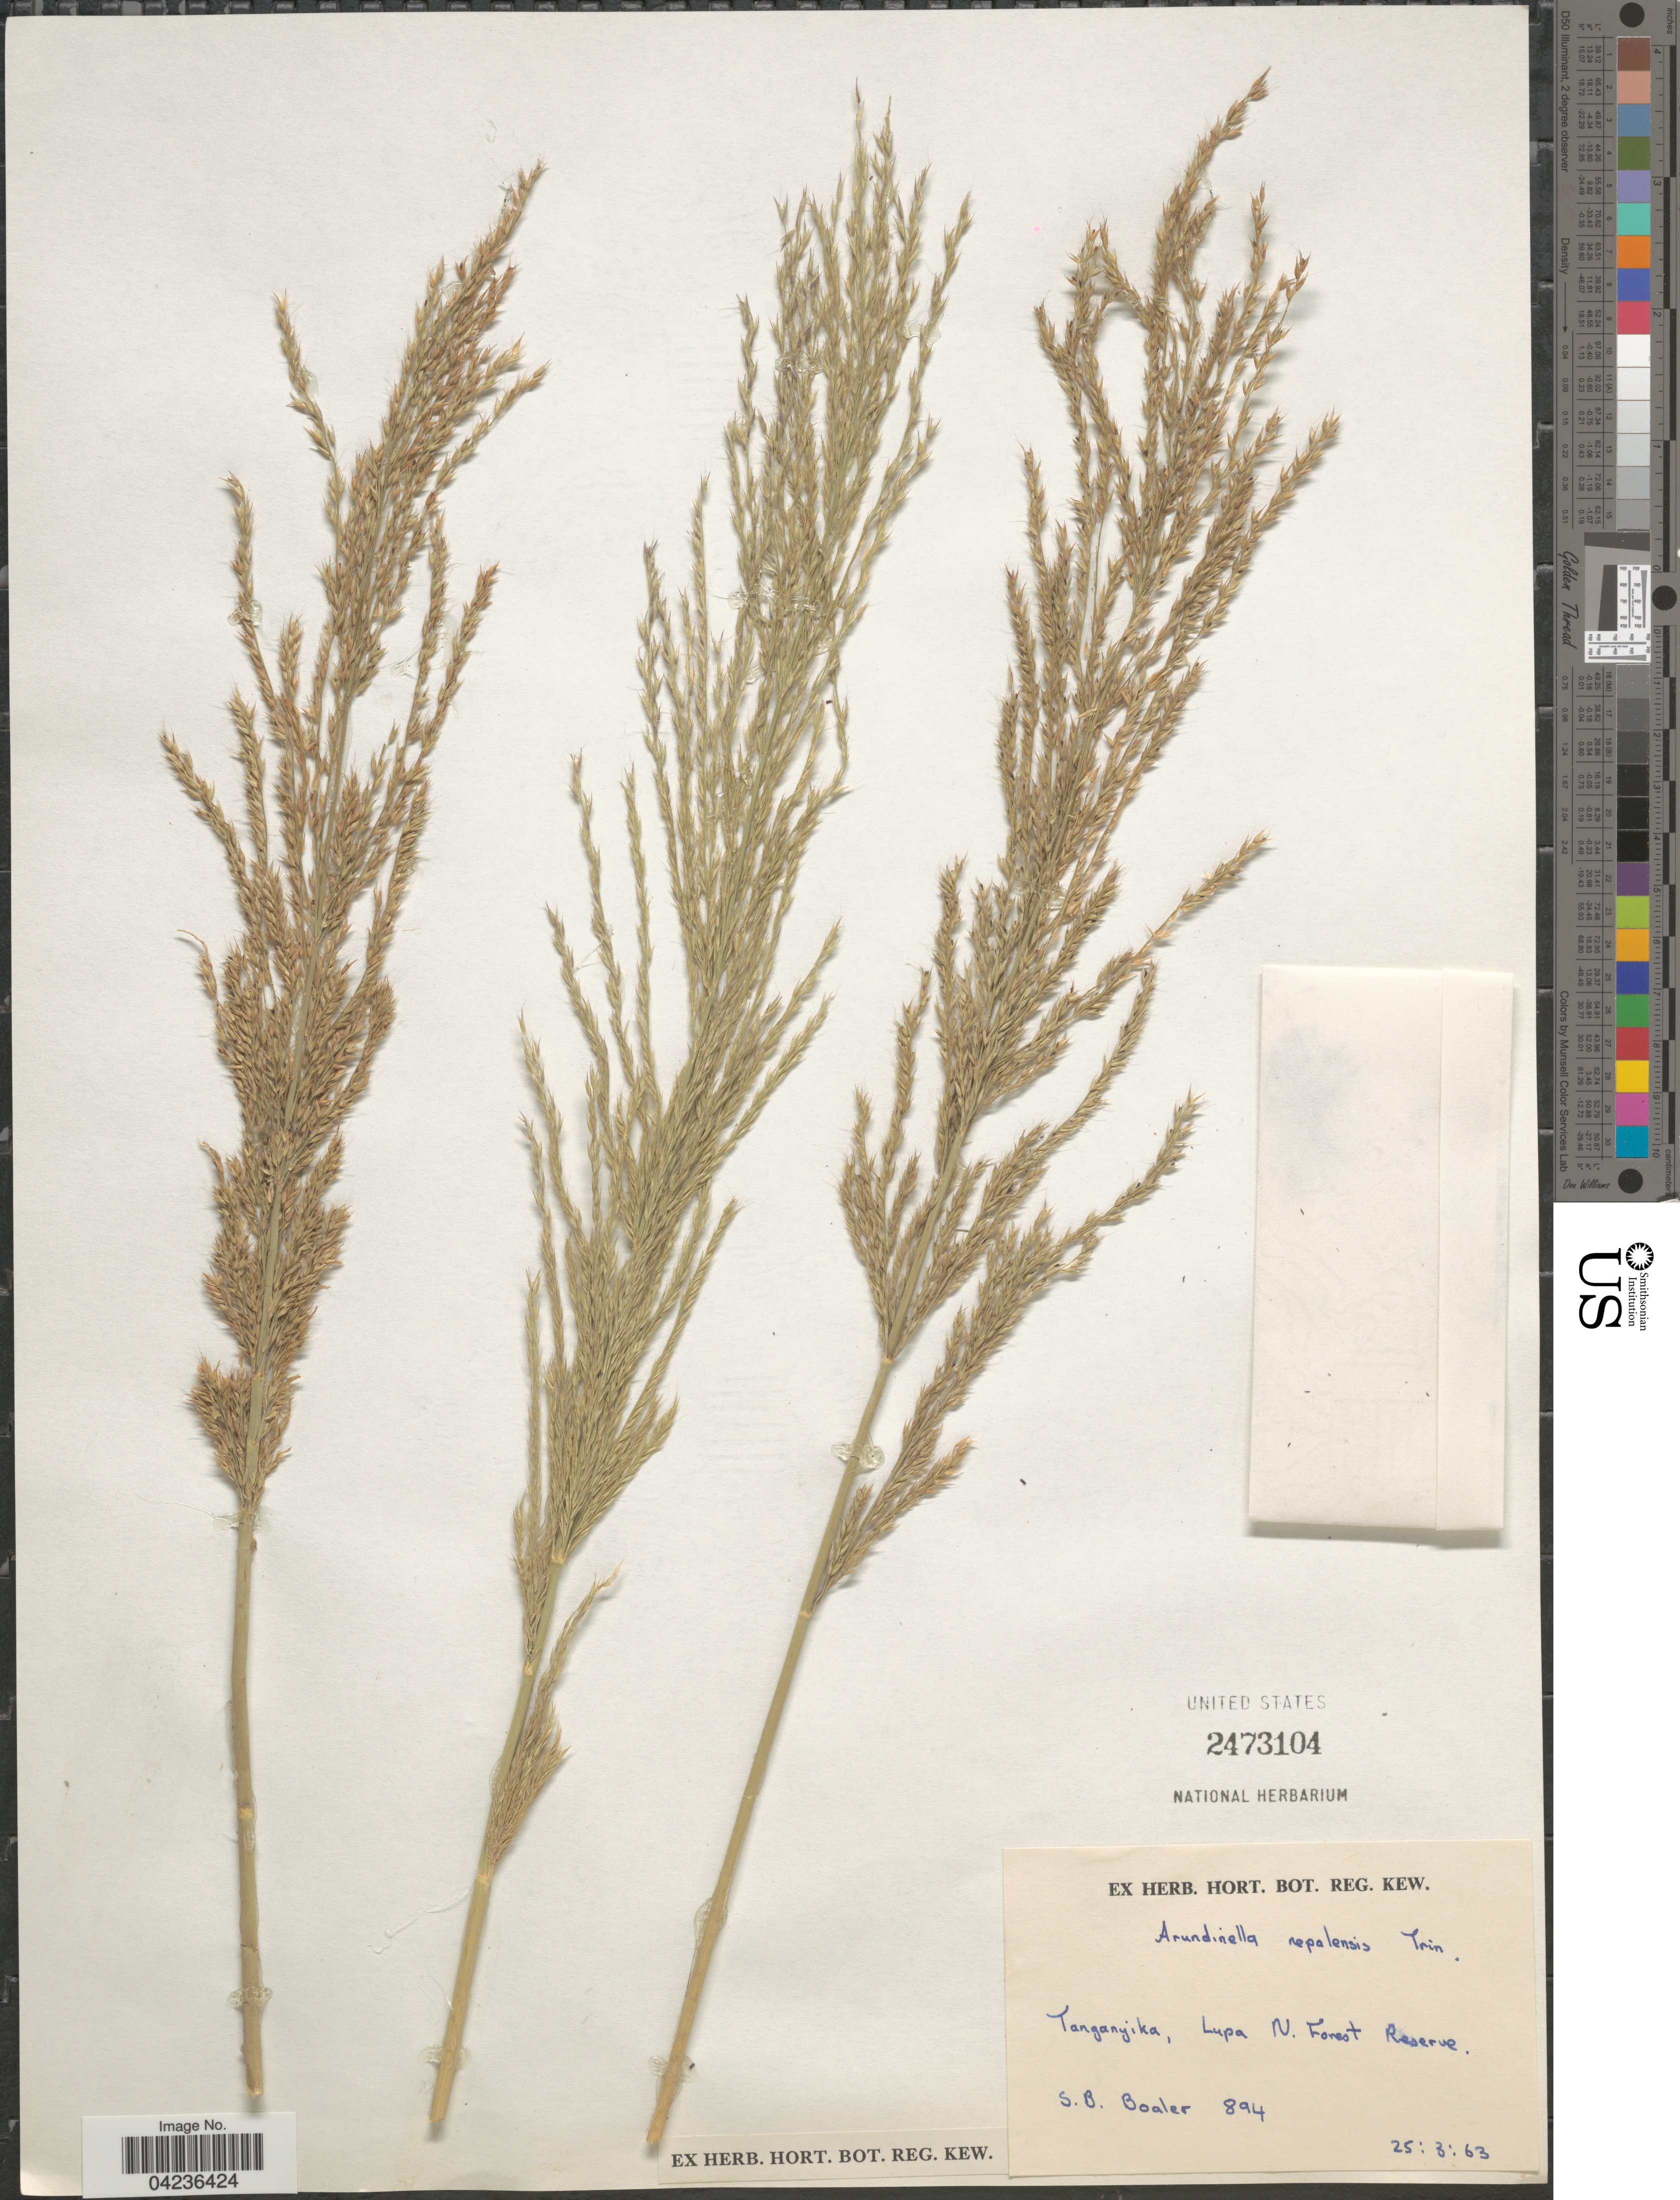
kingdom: Plantae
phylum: Tracheophyta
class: Liliopsida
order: Poales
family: Poaceae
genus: Arundinella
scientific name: Arundinella nepalensis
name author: Trin.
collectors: S. Boaler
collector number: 894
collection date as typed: Transcribed d/m/y: 25/3/63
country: Tanzania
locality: Tanganyika, Lupa N. Forest Reserve.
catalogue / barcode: US 2473104